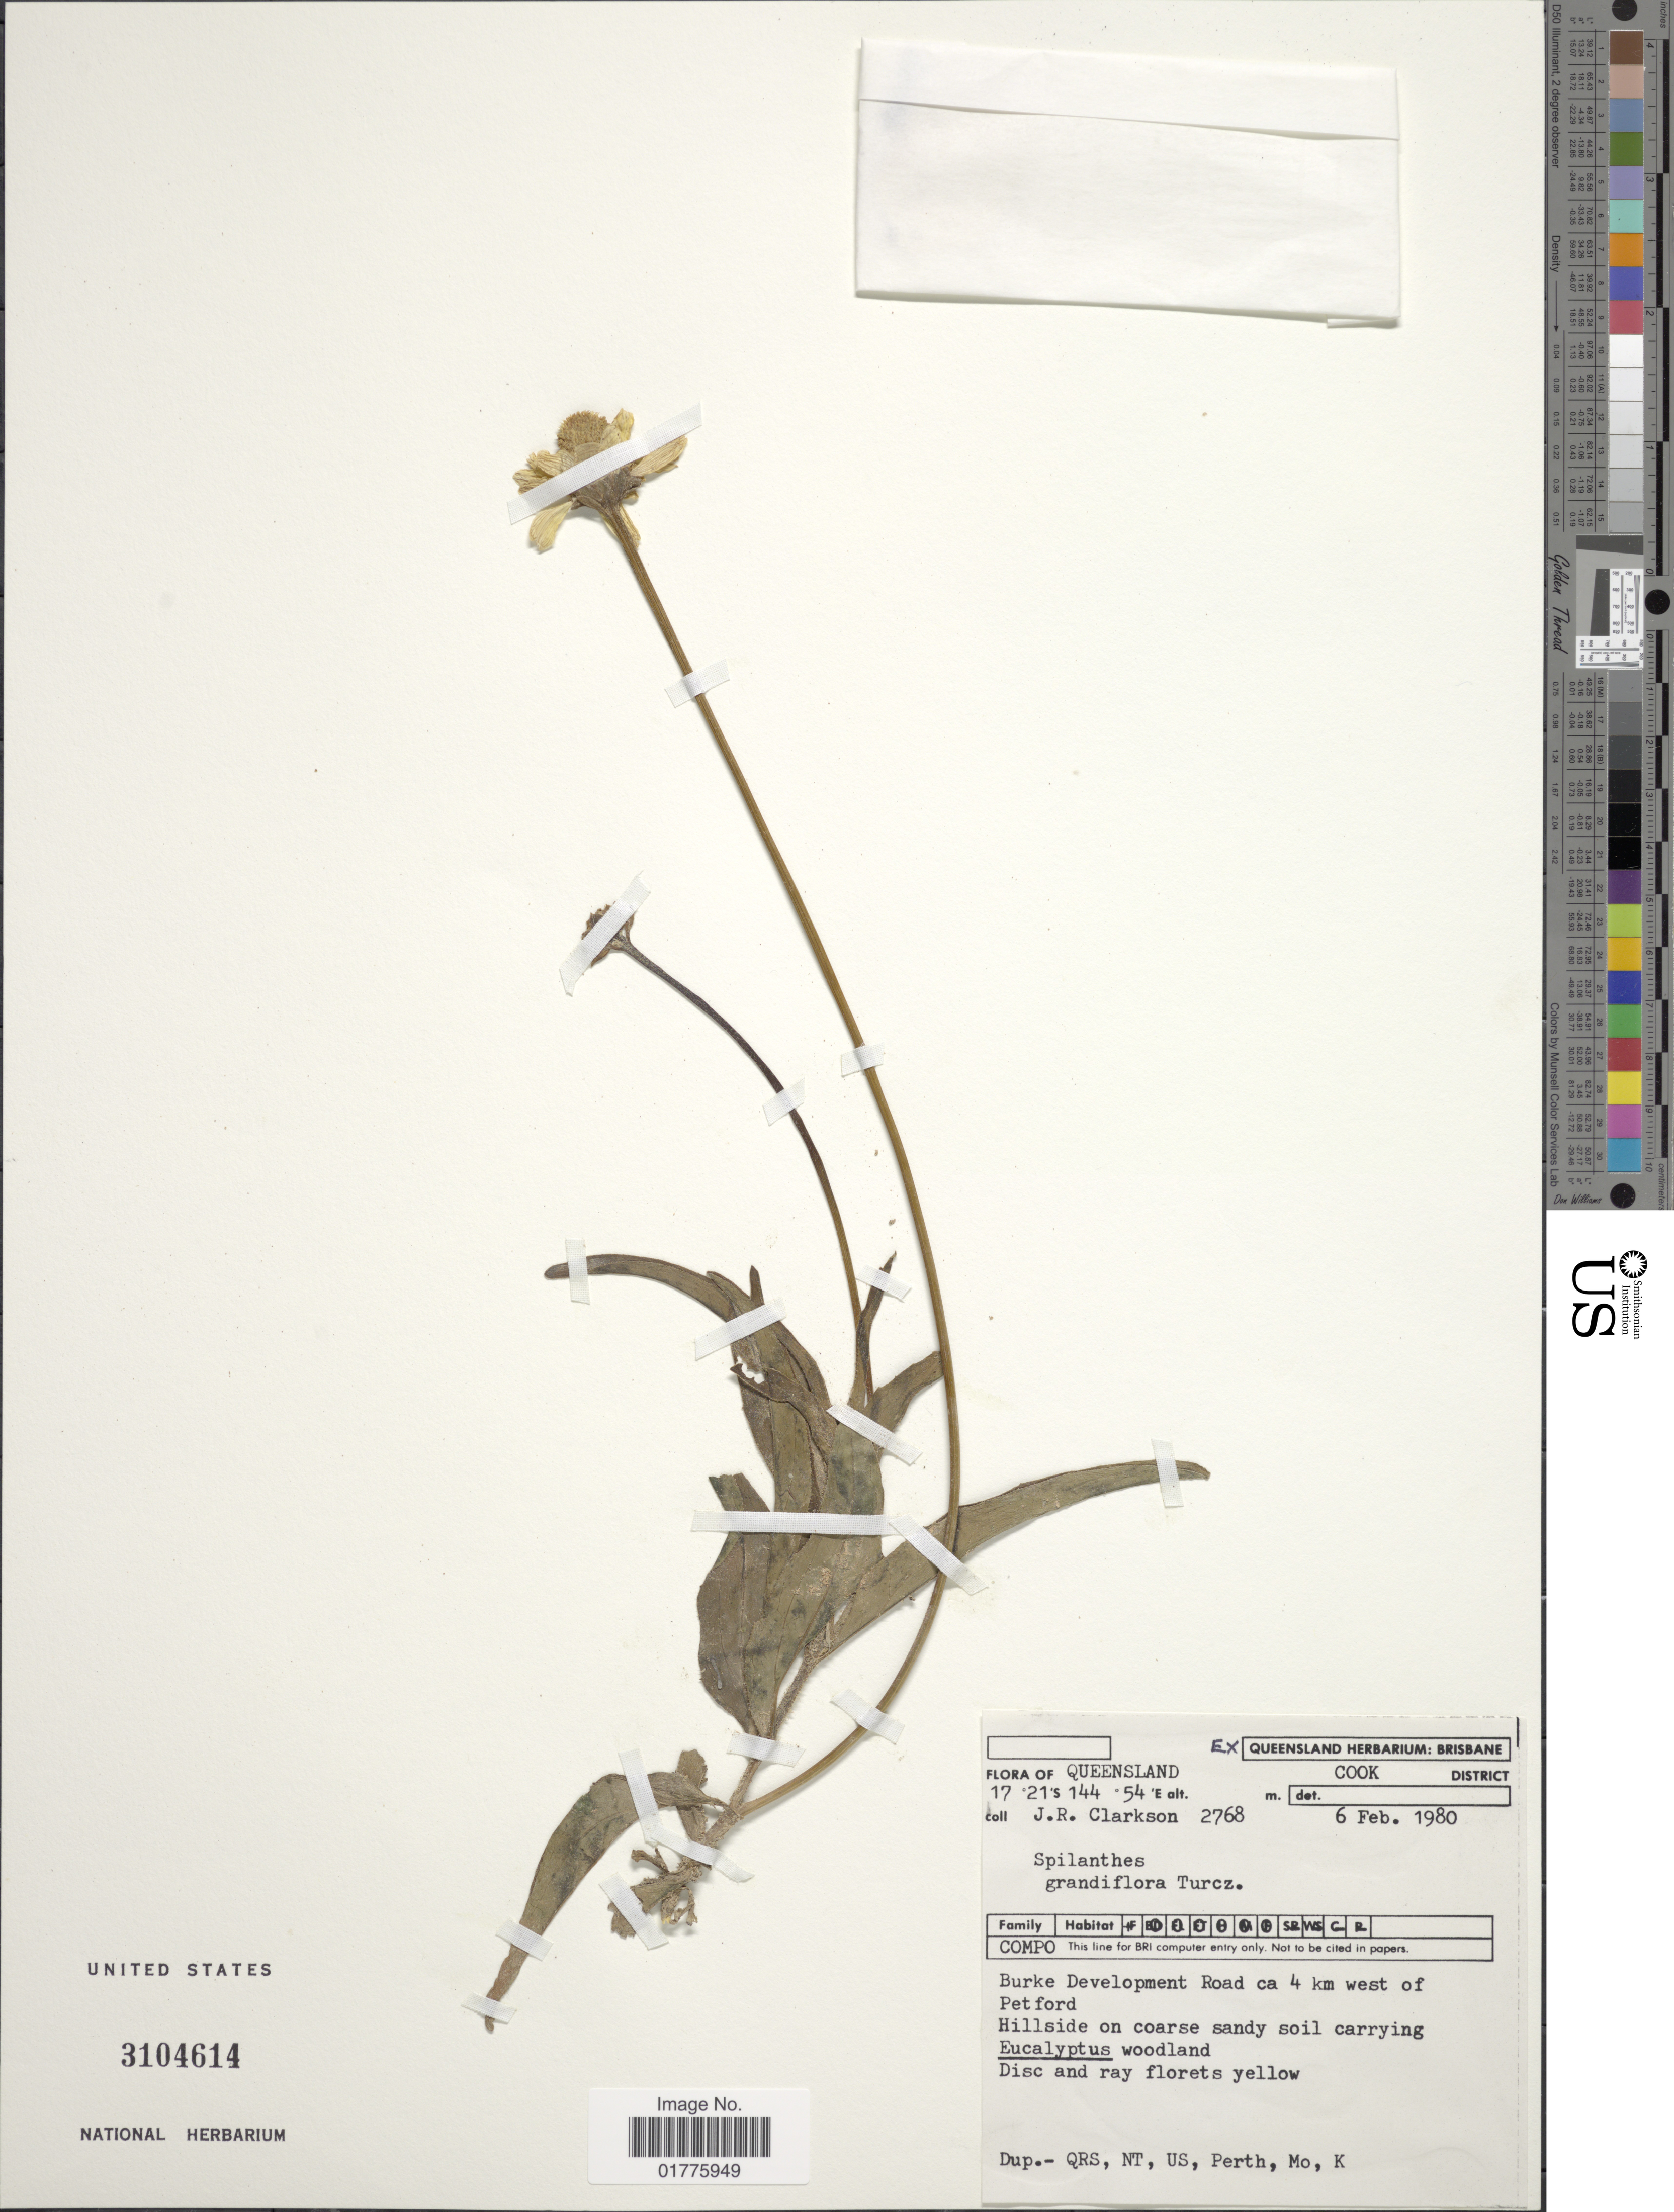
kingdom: Plantae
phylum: Tracheophyta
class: Magnoliopsida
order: Asterales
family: Asteraceae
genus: Acmella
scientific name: Acmella grandiflora var. brachyglossa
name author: (Benth.) R.K. Jansen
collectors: J. Clarkson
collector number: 2768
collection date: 1980-02-06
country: Australia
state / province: Queensland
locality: Cook District, Burke Development Road ca 4 km west of Petford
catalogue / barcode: US 3104614